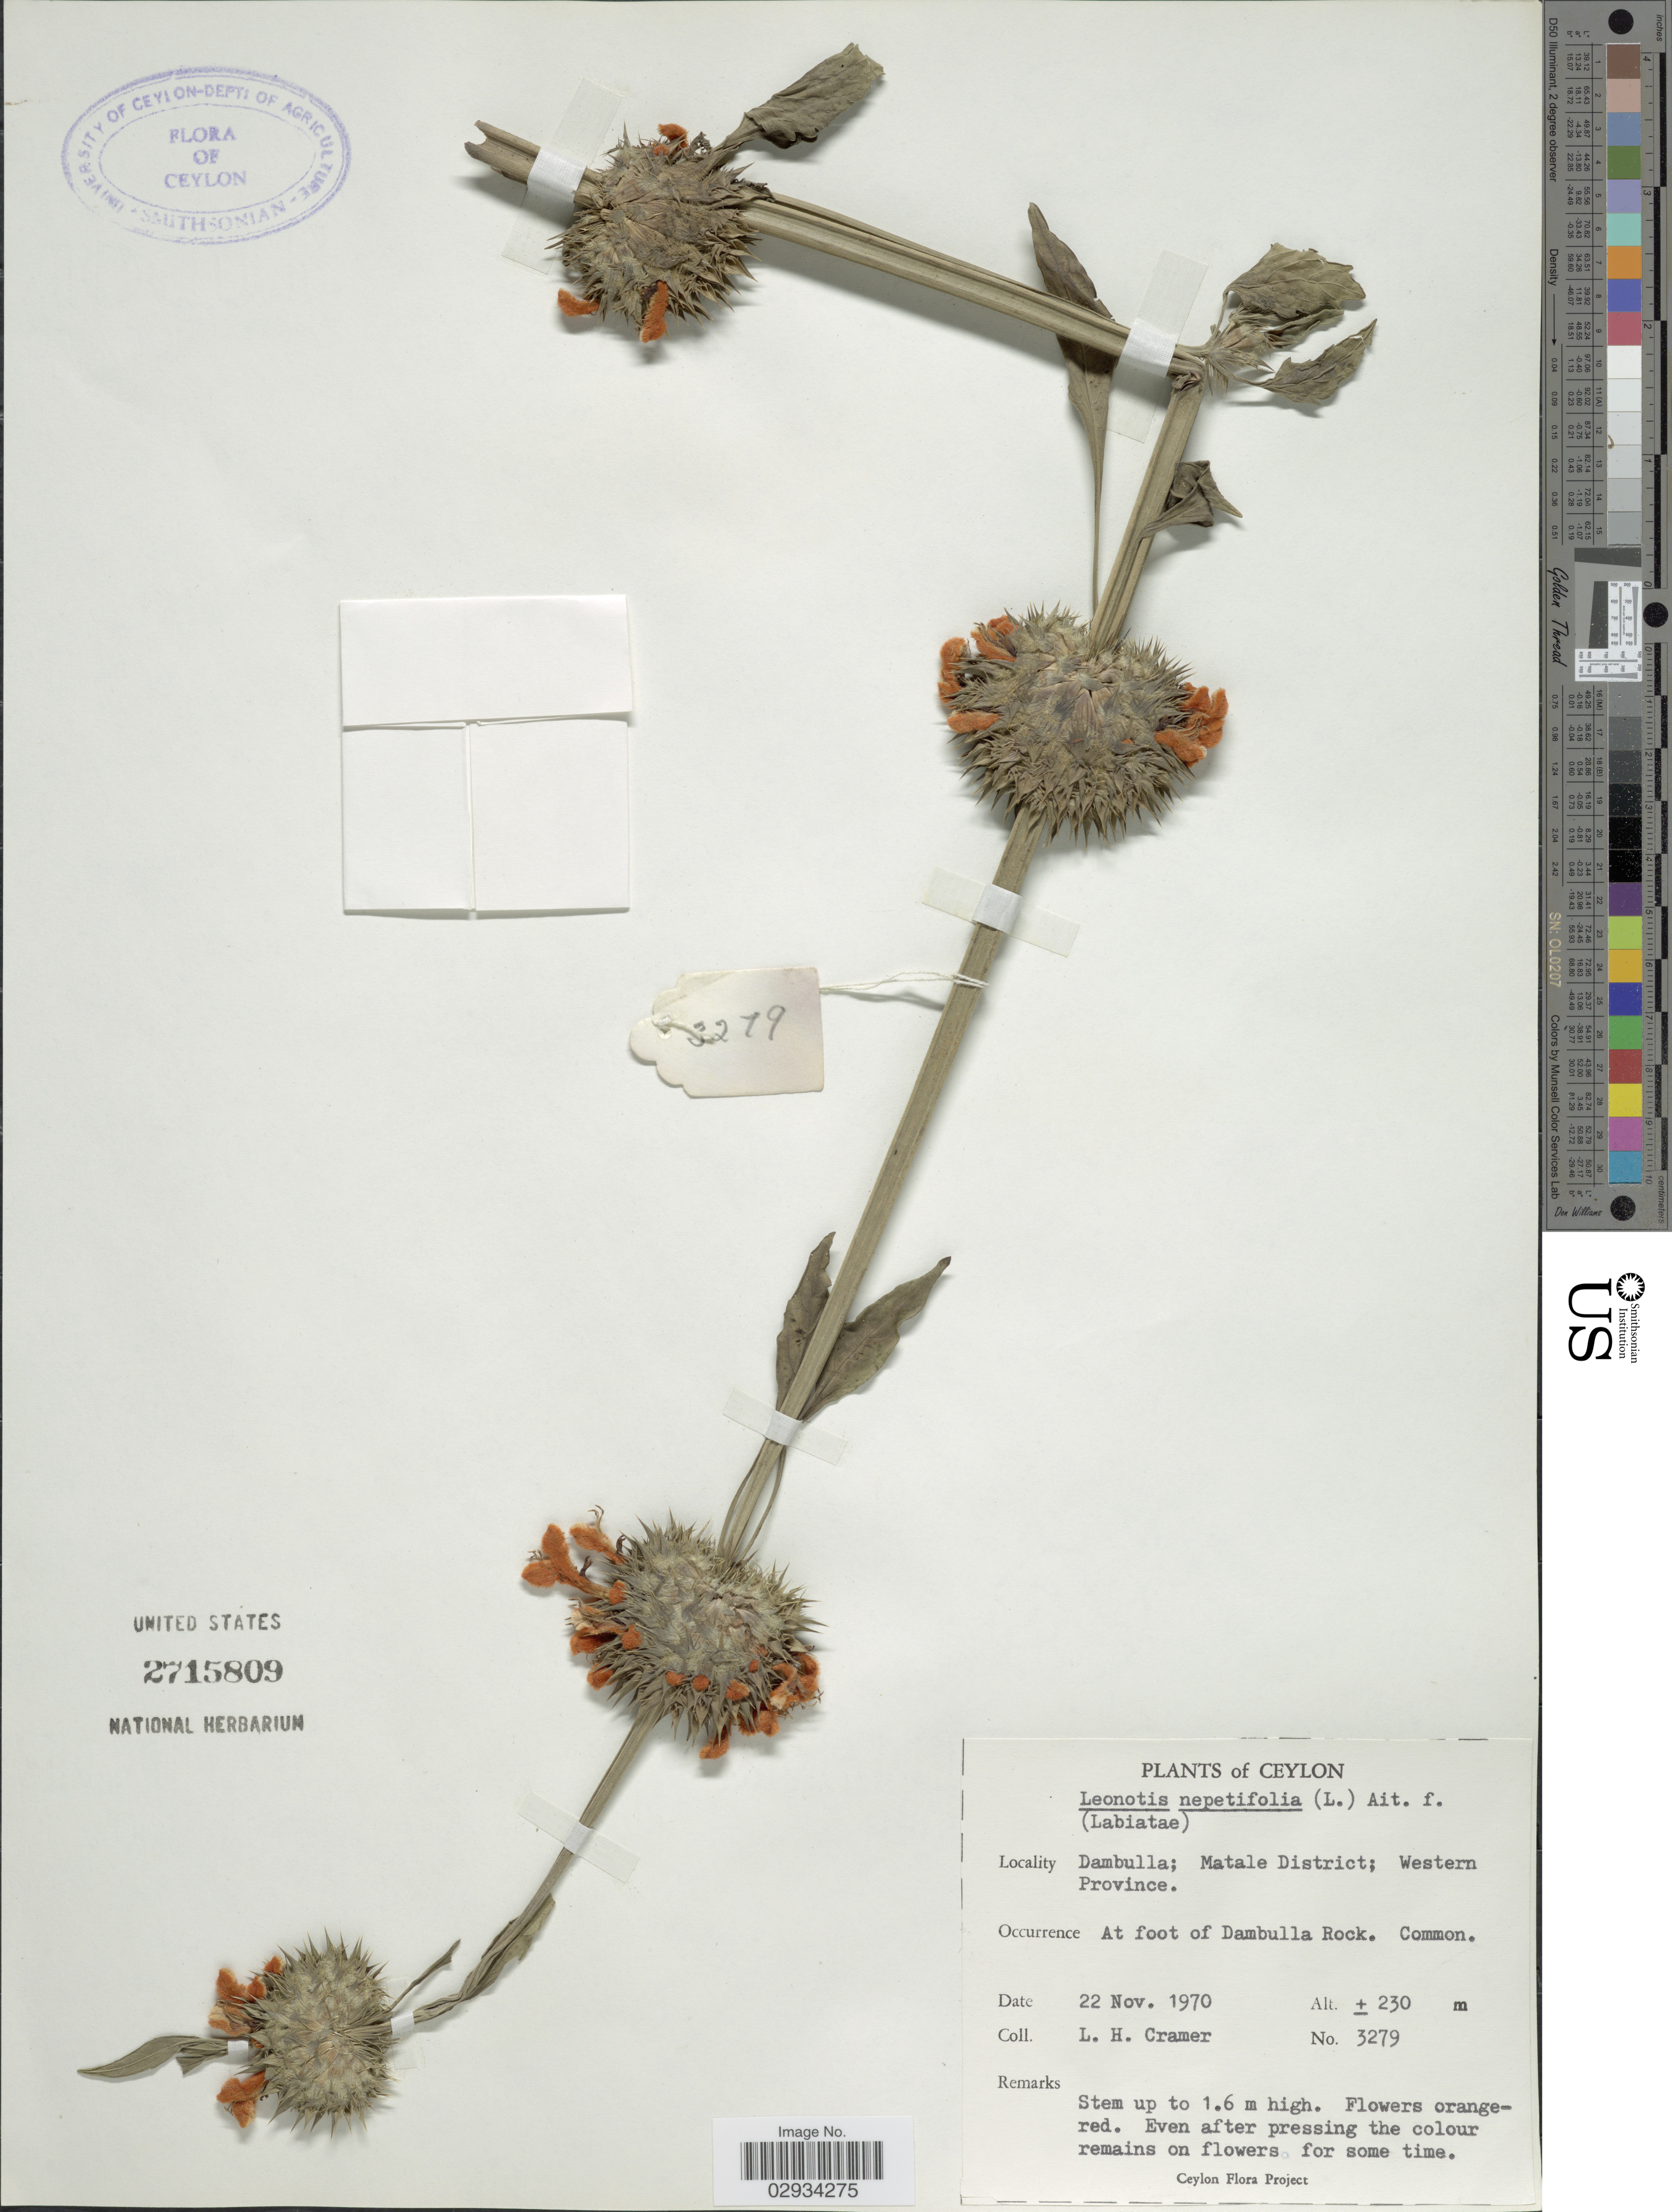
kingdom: Plantae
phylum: Tracheophyta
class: Magnoliopsida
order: Lamiales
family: Lamiaceae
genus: Leonotis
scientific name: Leonotis nepetifolia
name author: (L.) R. Br.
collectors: L. H. Cramer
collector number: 3279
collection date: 1970-11-22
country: Sri Lanka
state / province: Western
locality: Ceylon. Dambulla; Matale District; Western Province. At foot of Dambulla Rock.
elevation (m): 230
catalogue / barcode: US 2715809